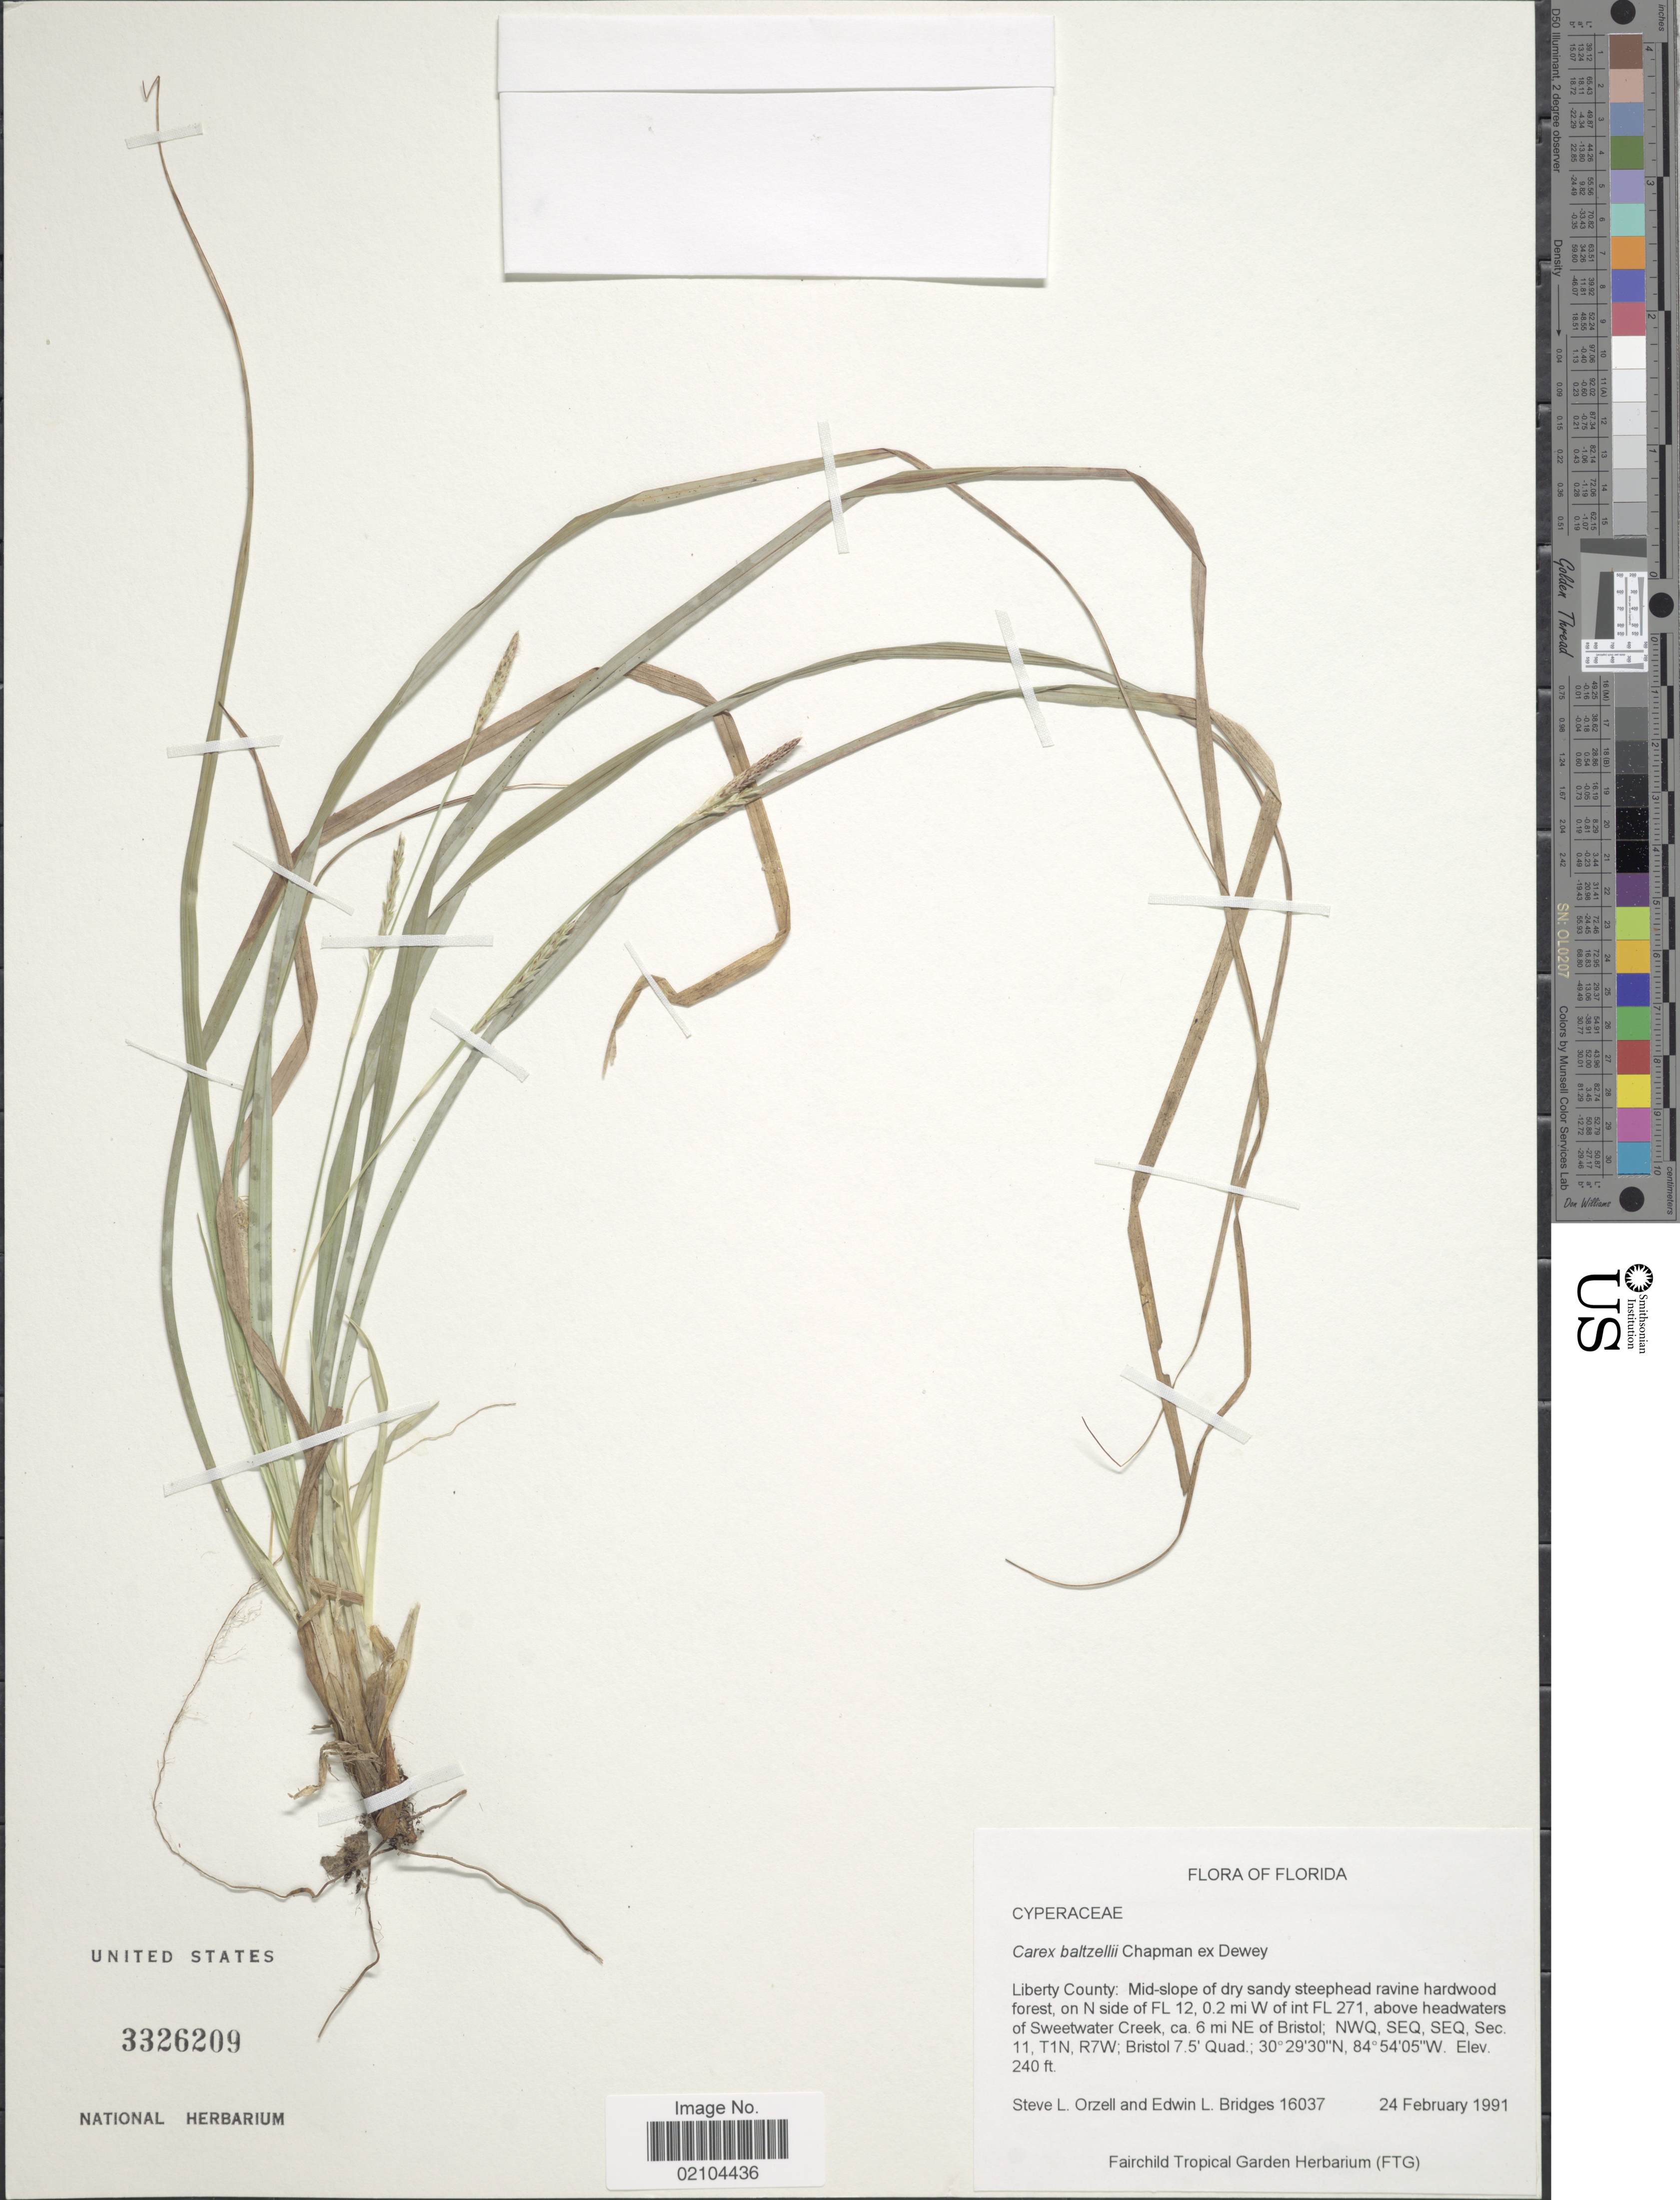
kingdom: Plantae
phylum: Tracheophyta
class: Liliopsida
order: Poales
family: Cyperaceae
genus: Carex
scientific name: Carex baltzellii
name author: Chapm. ex Dewey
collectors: S. Orzell & E. Bridges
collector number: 16037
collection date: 1991-02-24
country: United States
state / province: Florida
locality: Liberty County: Mid-slope of dry sandy steephead ravine hardwood forest, on N side of FL 12, 0.2 mi W of int FL 271, above headwaters of Sweetwater Creek, ca. 6 mi NE of Bristol; NWQ, SEQ, SEQ, Sec. 11, T1N. R7W; Bristol 7.5'Quad.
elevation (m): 73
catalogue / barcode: US 3326209